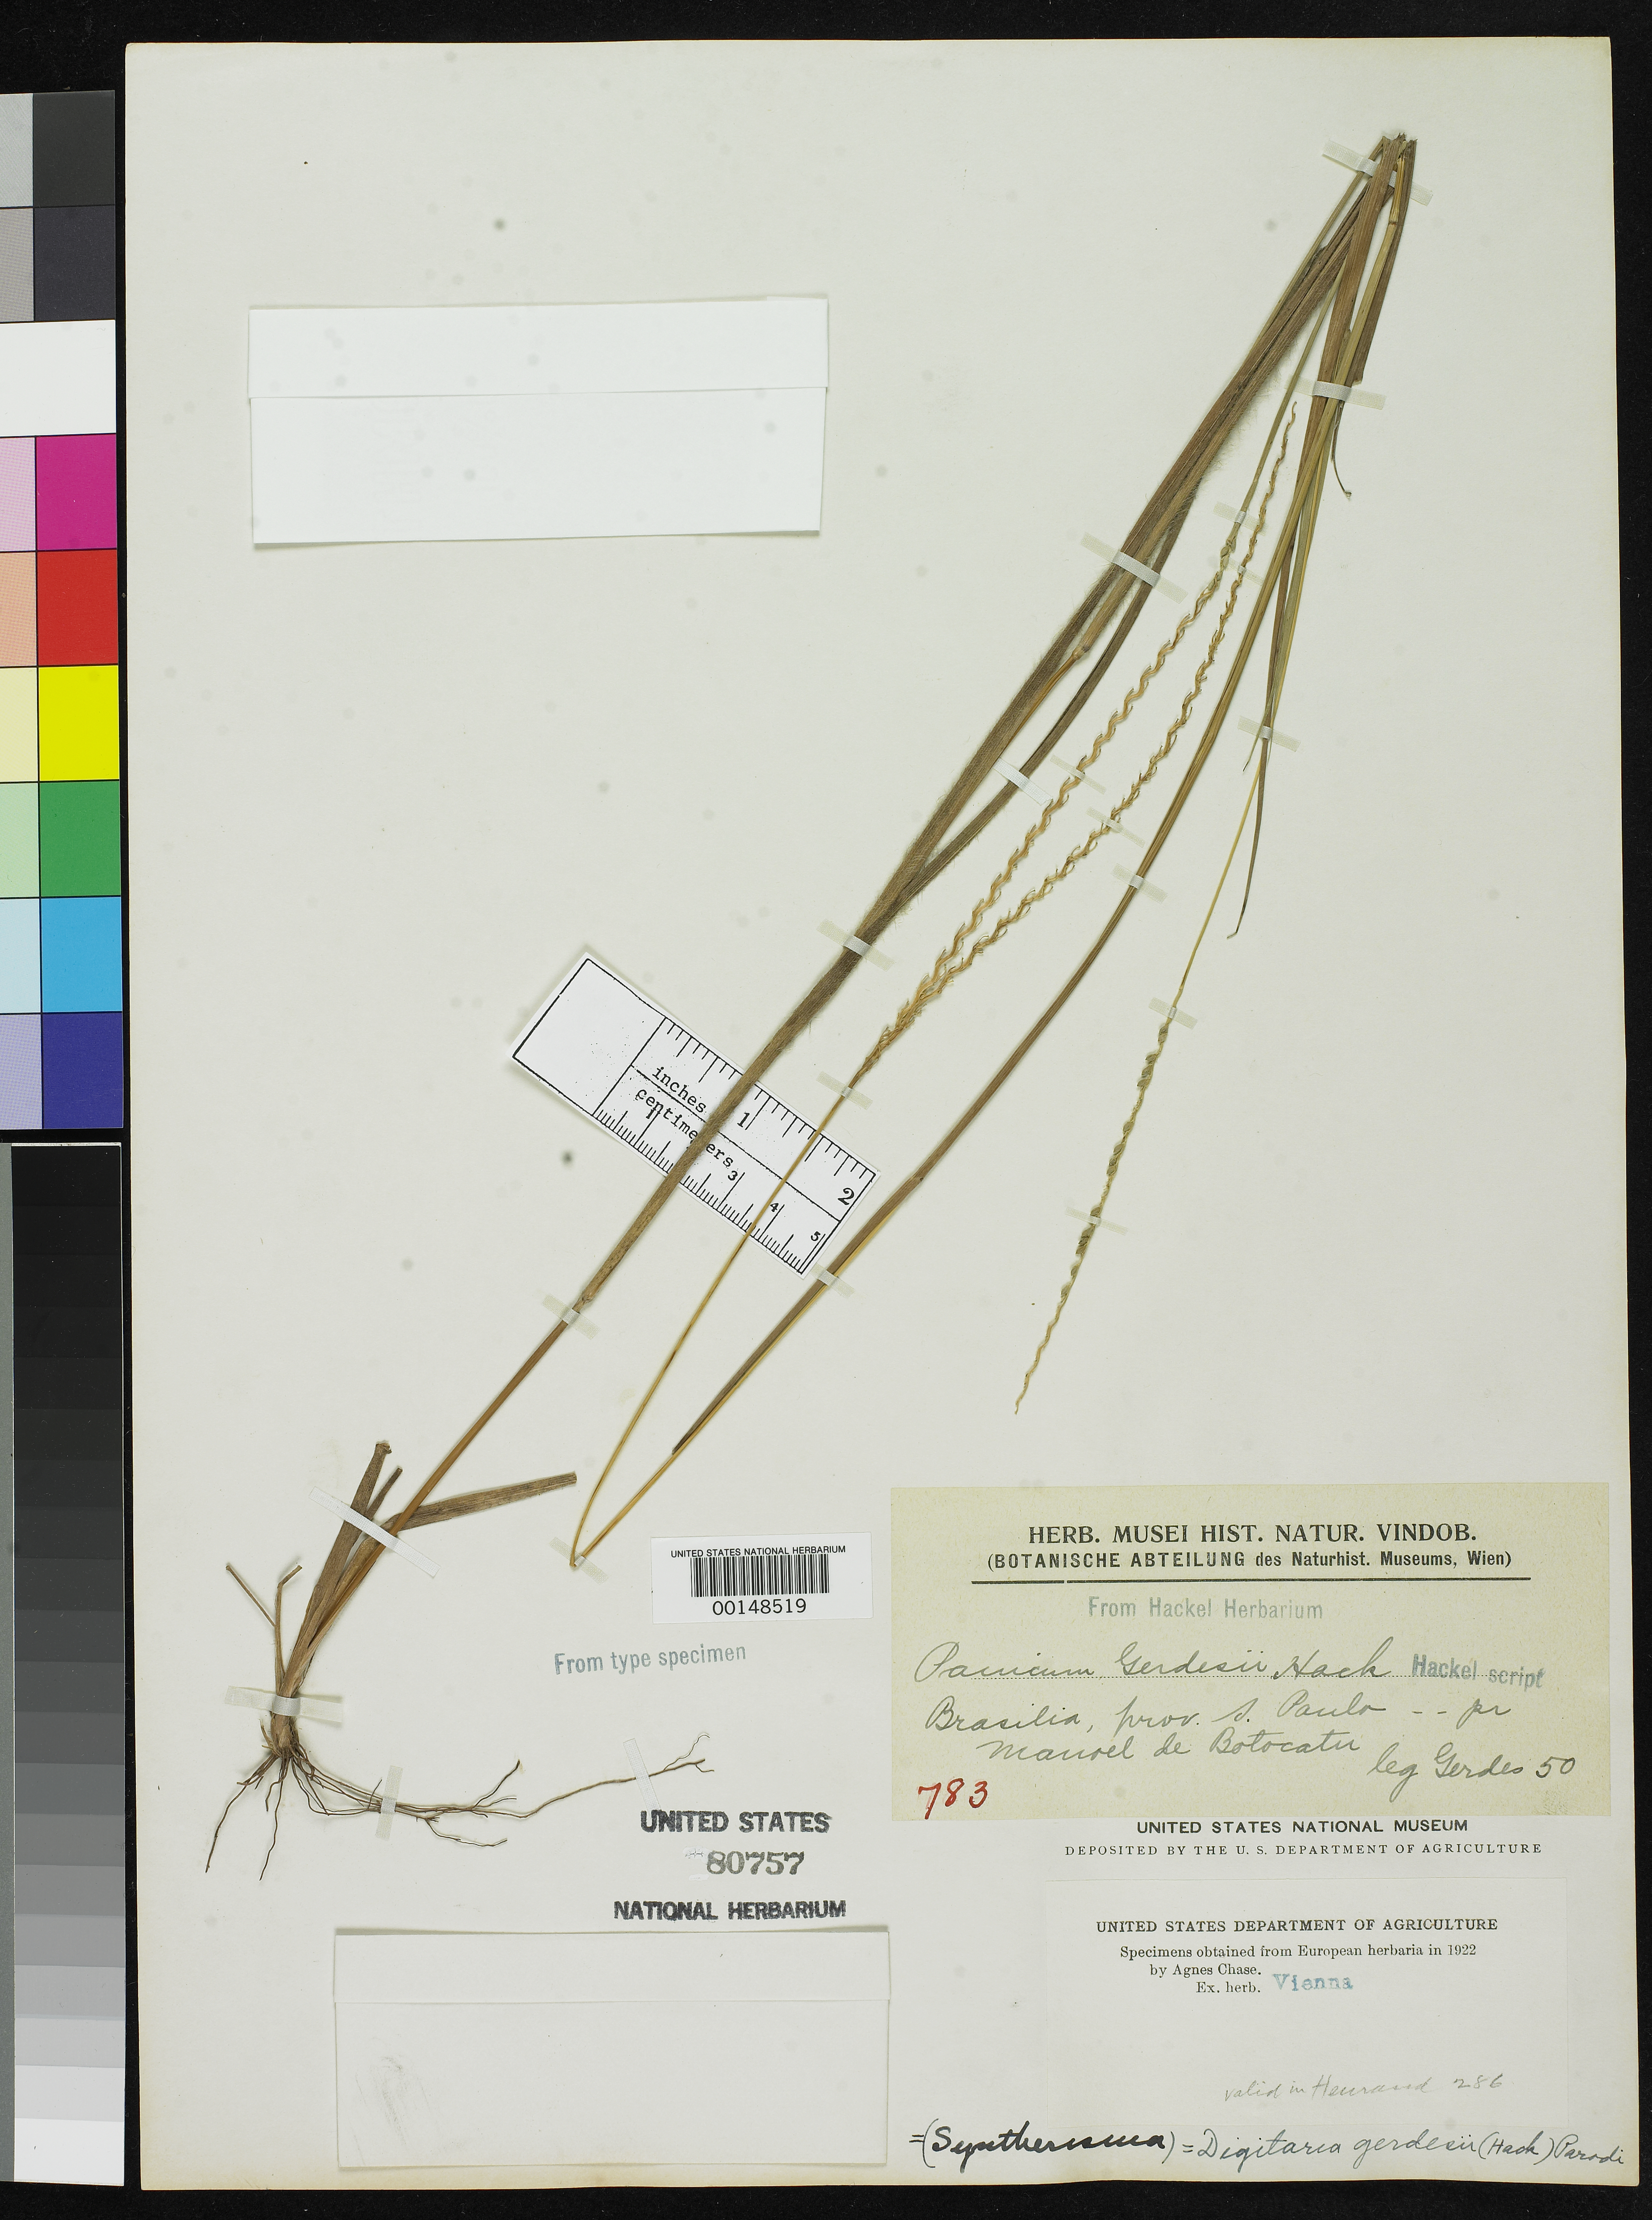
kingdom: Plantae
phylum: Tracheophyta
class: Liliopsida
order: Poales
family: Poaceae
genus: Panicum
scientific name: Panicum gerdesii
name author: Hack.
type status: Type Fragment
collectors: J. Gerdes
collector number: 50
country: Brazil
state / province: São Paulo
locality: Near Manoel de Botocatu.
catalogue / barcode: US 80757